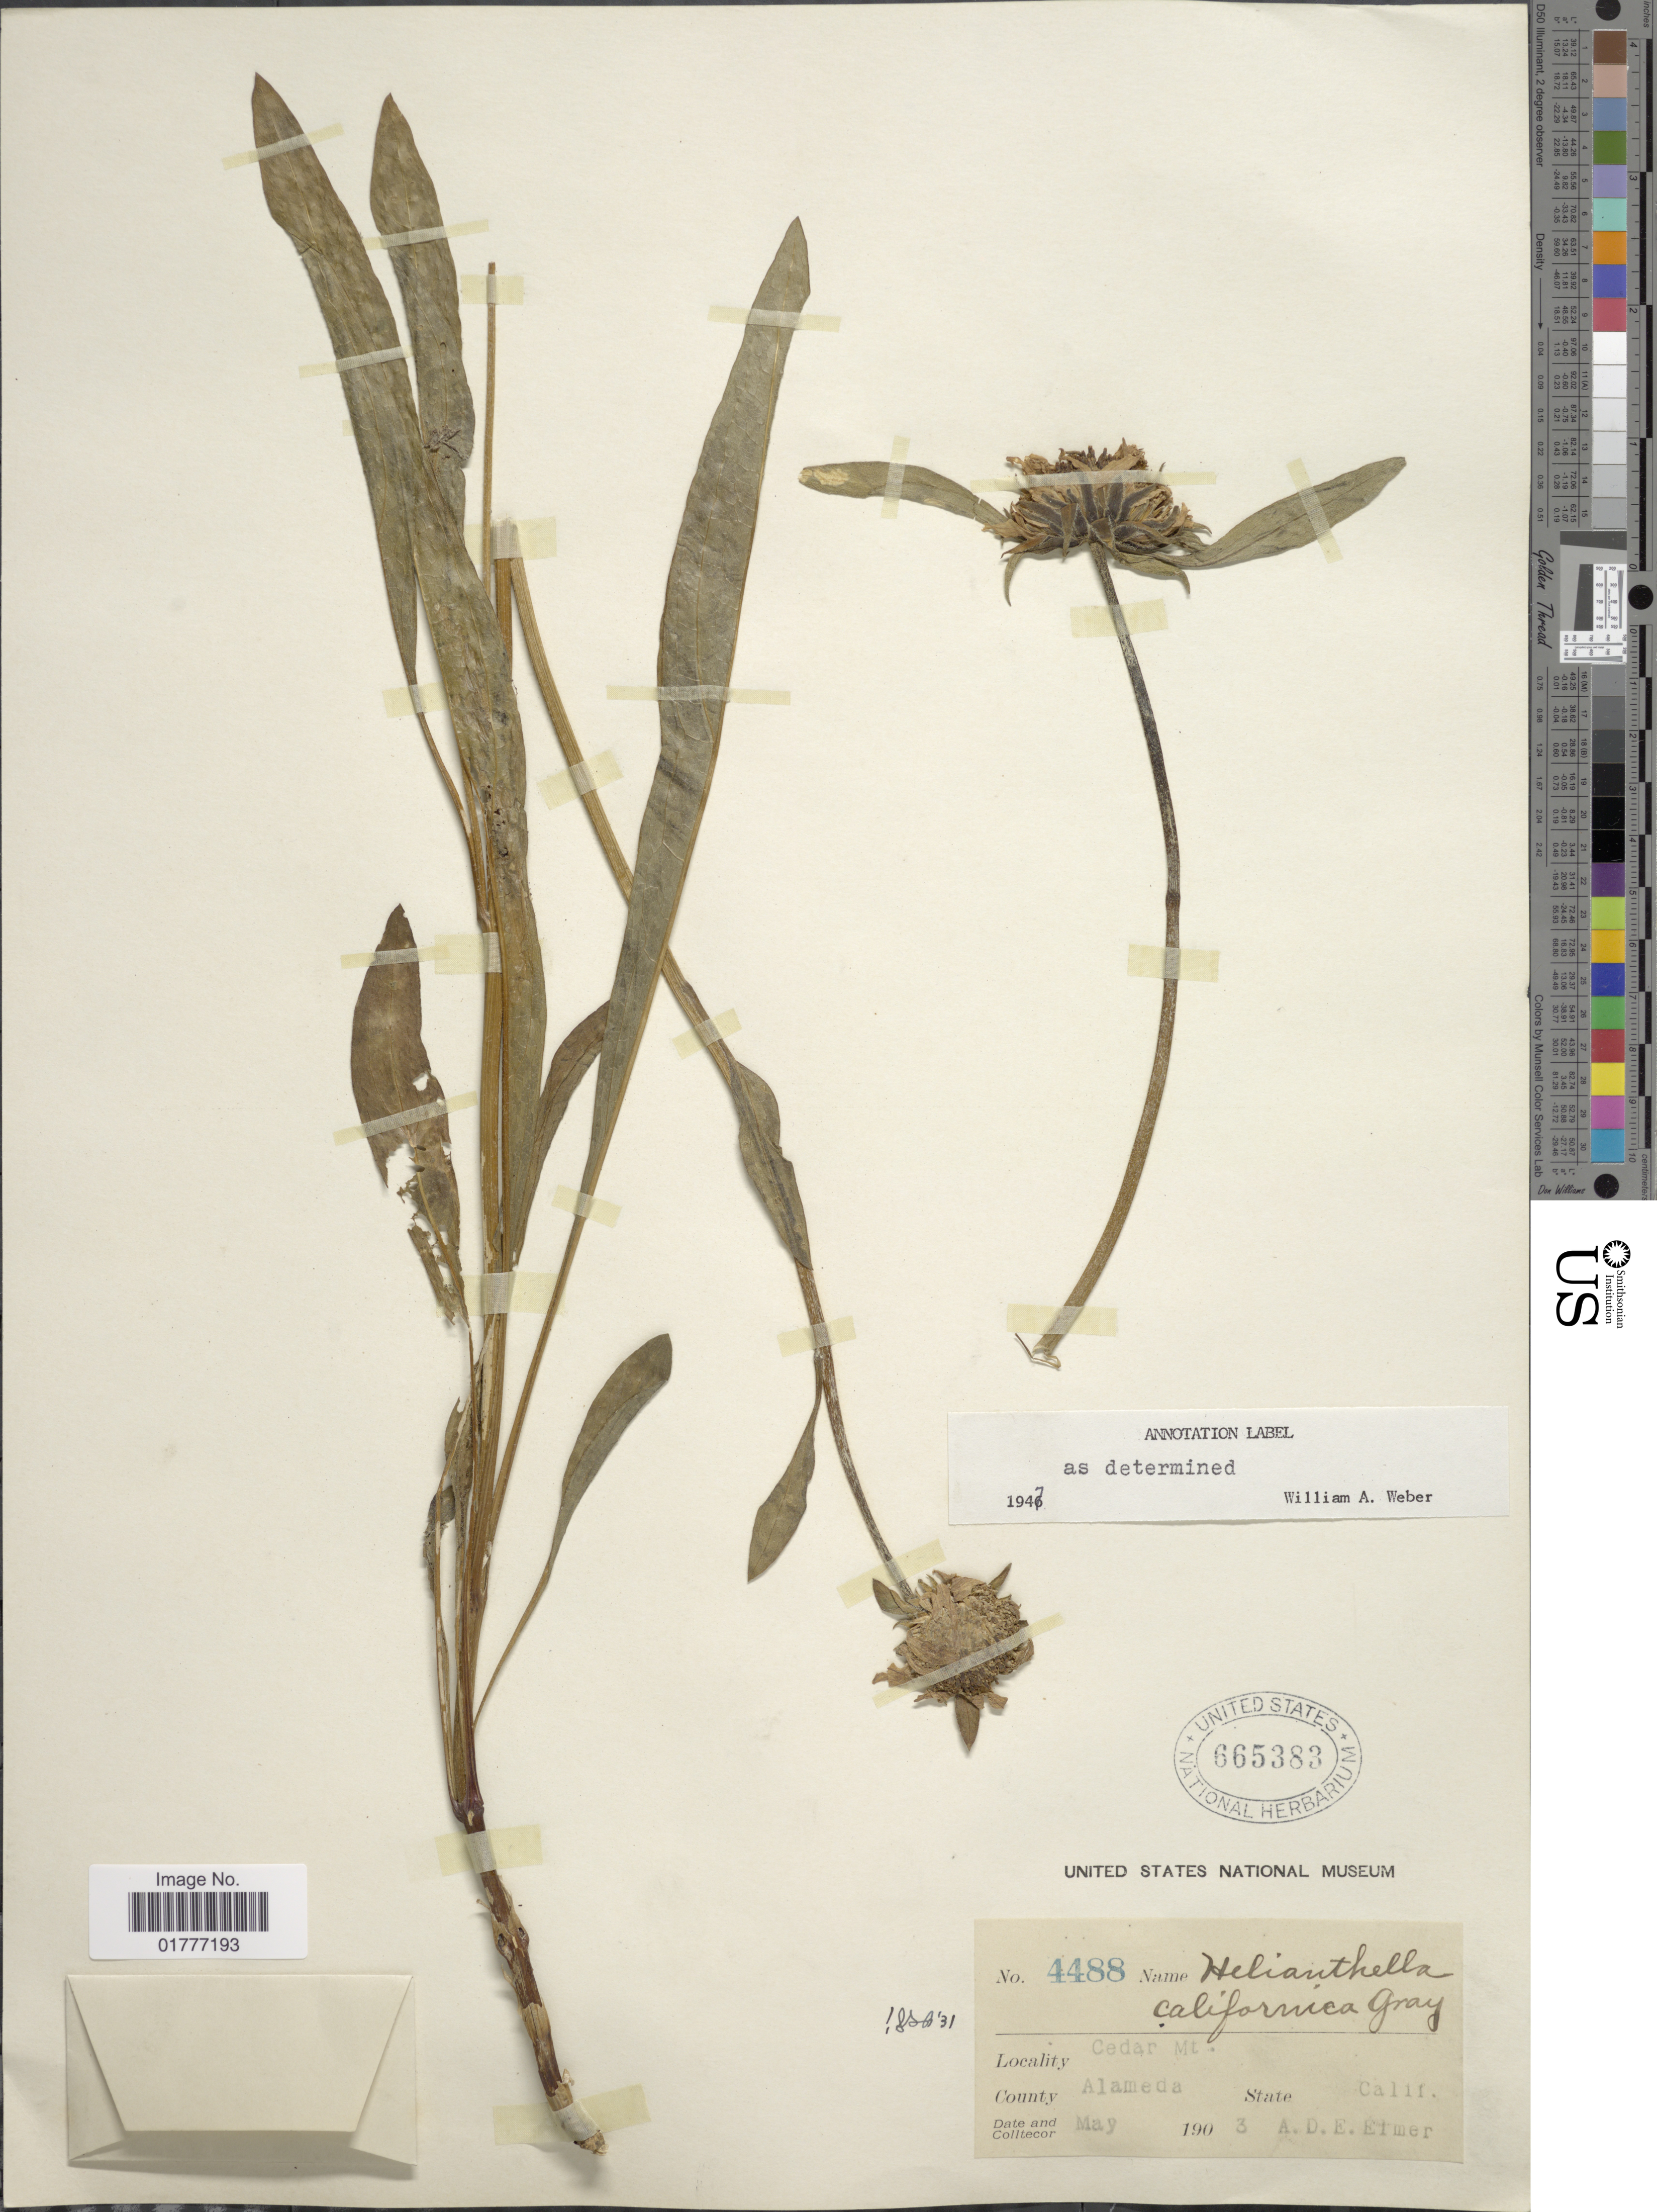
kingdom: Plantae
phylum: Tracheophyta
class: Magnoliopsida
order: Asterales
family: Asteraceae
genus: Helianthella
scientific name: Helianthella californica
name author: A. Gray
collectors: A. D. E. Elmer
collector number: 4488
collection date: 1903-05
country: United States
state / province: California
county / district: Alameda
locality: Cedar Mt. County Alameda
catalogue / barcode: US 665383